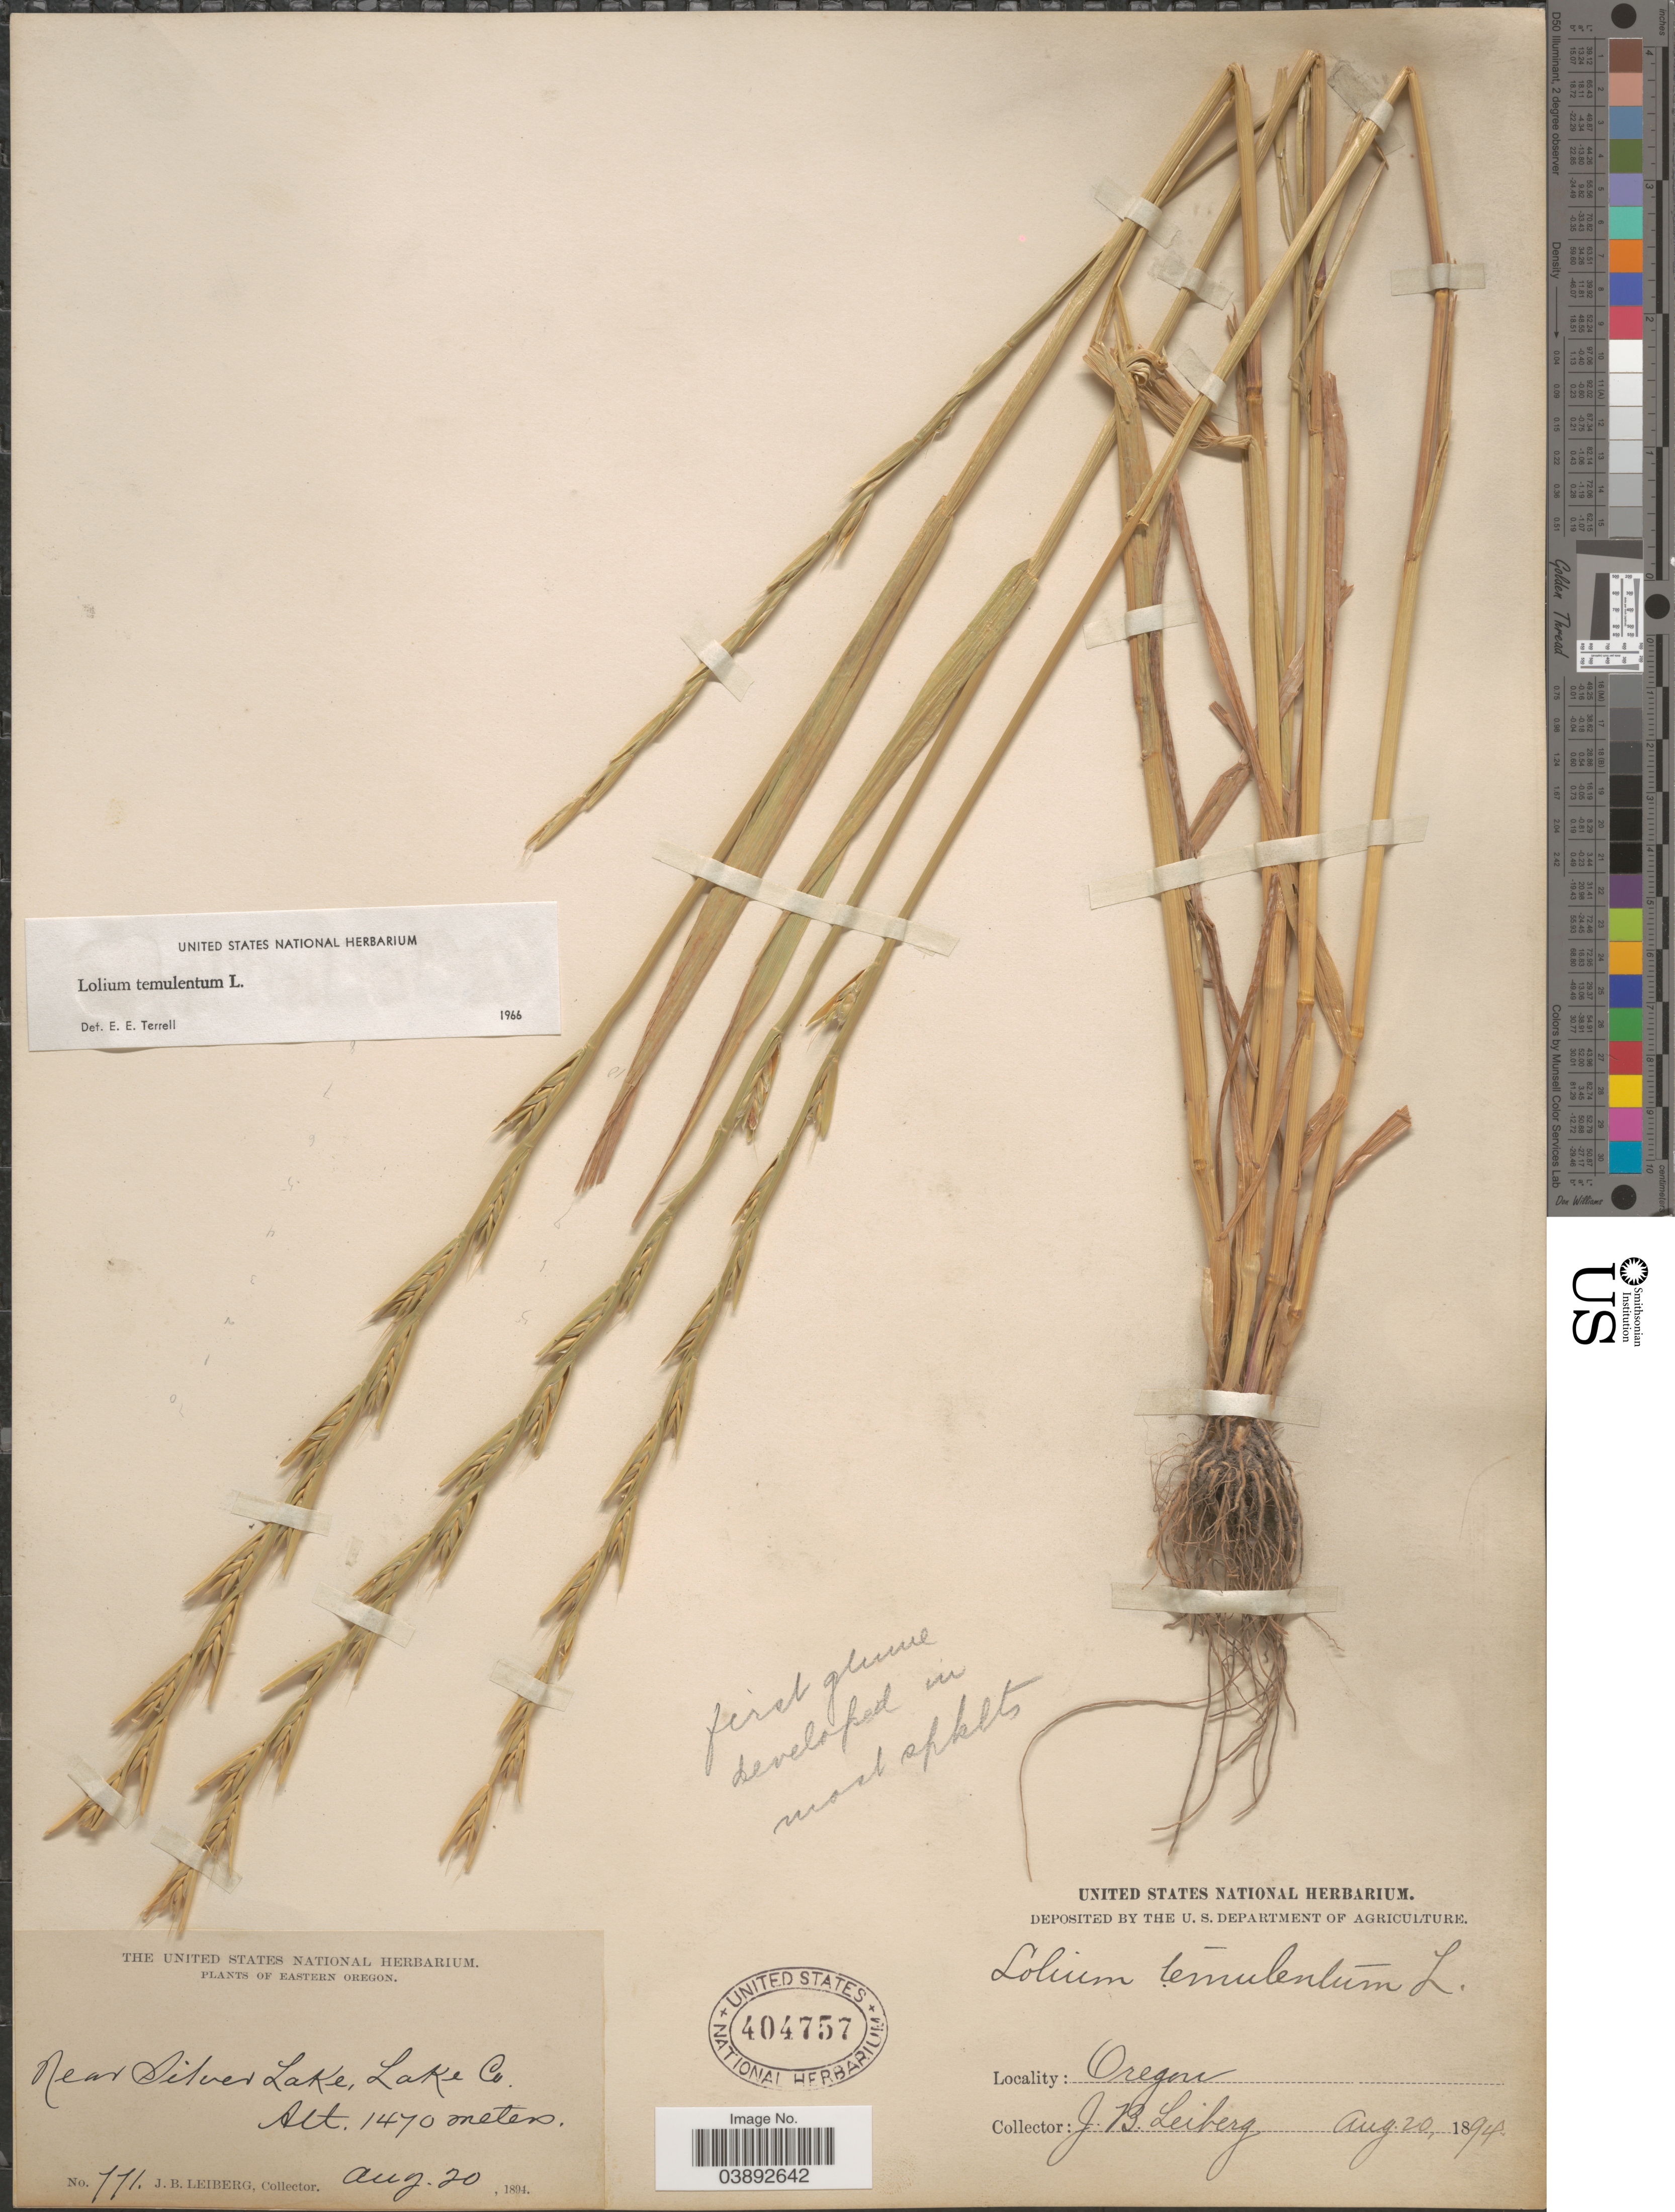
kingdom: Plantae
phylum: Tracheophyta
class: Liliopsida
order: Poales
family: Poaceae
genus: Lolium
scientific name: Lolium temulentum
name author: L.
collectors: J. B. Leiberg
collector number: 771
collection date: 1894-08-20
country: United States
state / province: Oregon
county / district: Lake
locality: Eastern Oregon. Near Silver Lake, Lake Co.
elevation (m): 1470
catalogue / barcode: US 404757